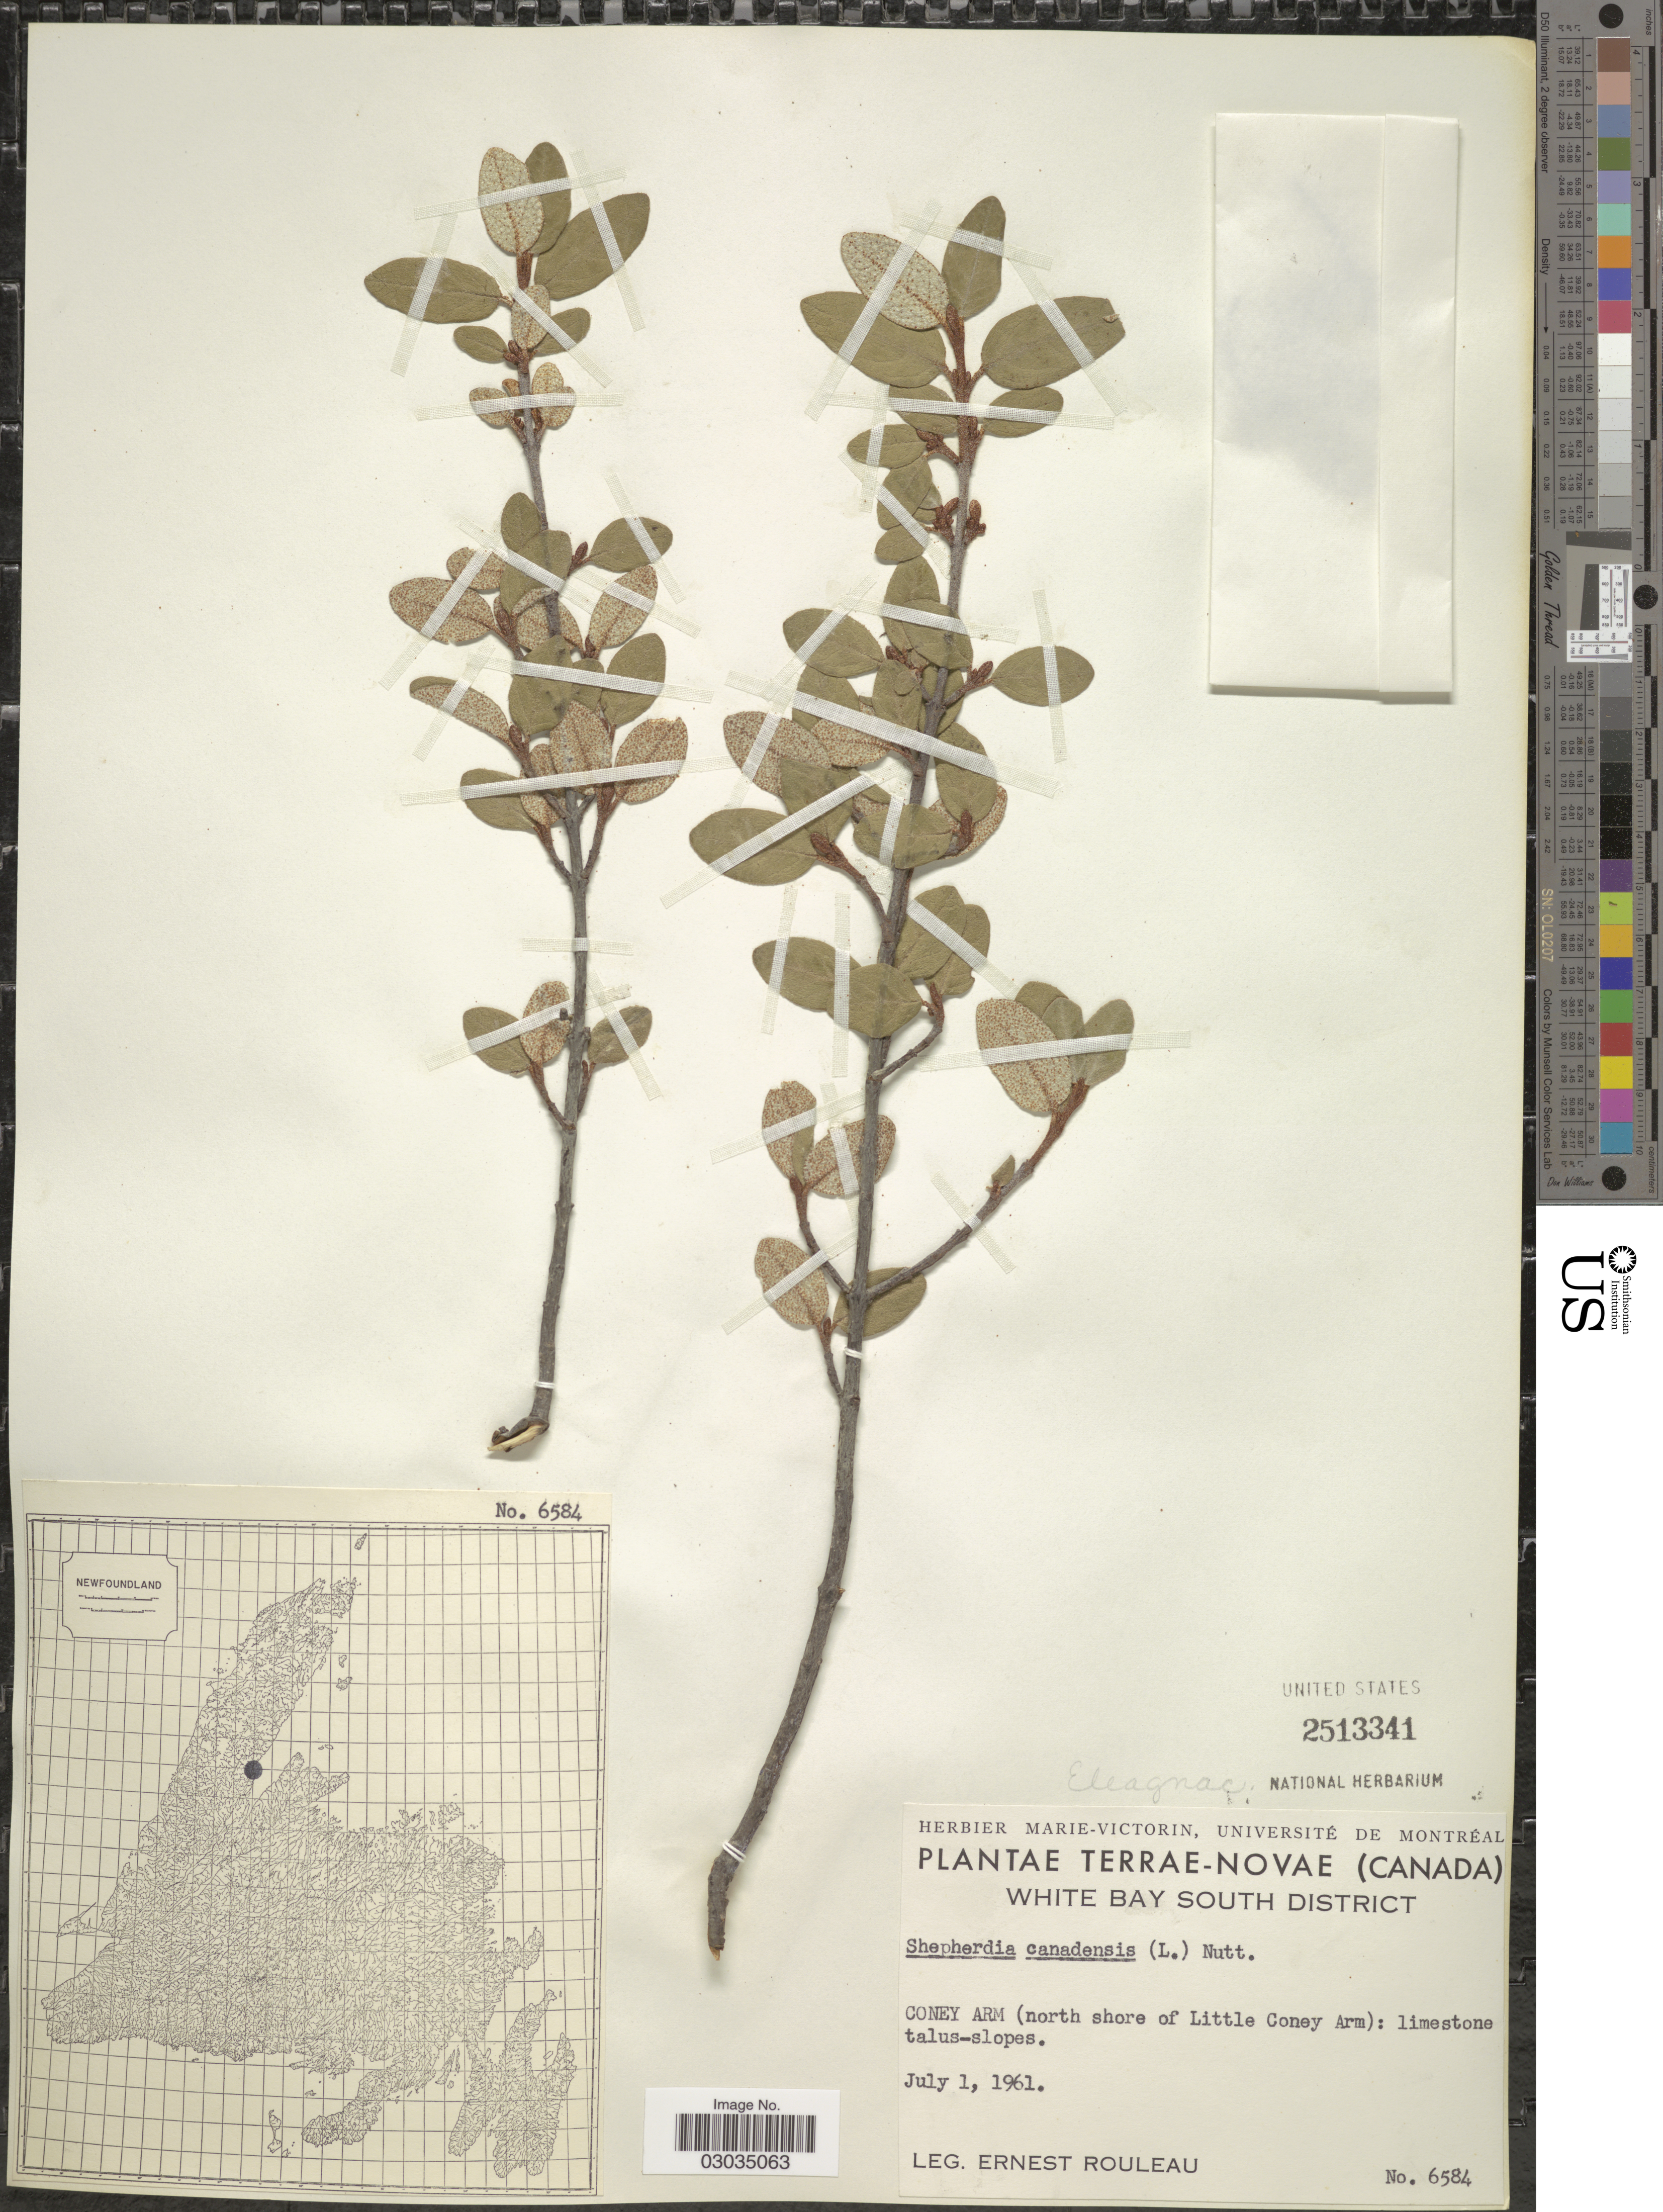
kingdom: Plantae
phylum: Tracheophyta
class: Magnoliopsida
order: Rosales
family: Elaeagnaceae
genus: Shepherdia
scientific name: Shepherdia canadensis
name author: (L.) Nutt.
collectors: E. Rouleau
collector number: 6584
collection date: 1961-07-01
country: Canada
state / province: Newfoundland and Labrador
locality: Terrae-Novae, White Bay South District, Coney Arm (north shore of Little Coney Arm).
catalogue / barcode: US 2513341